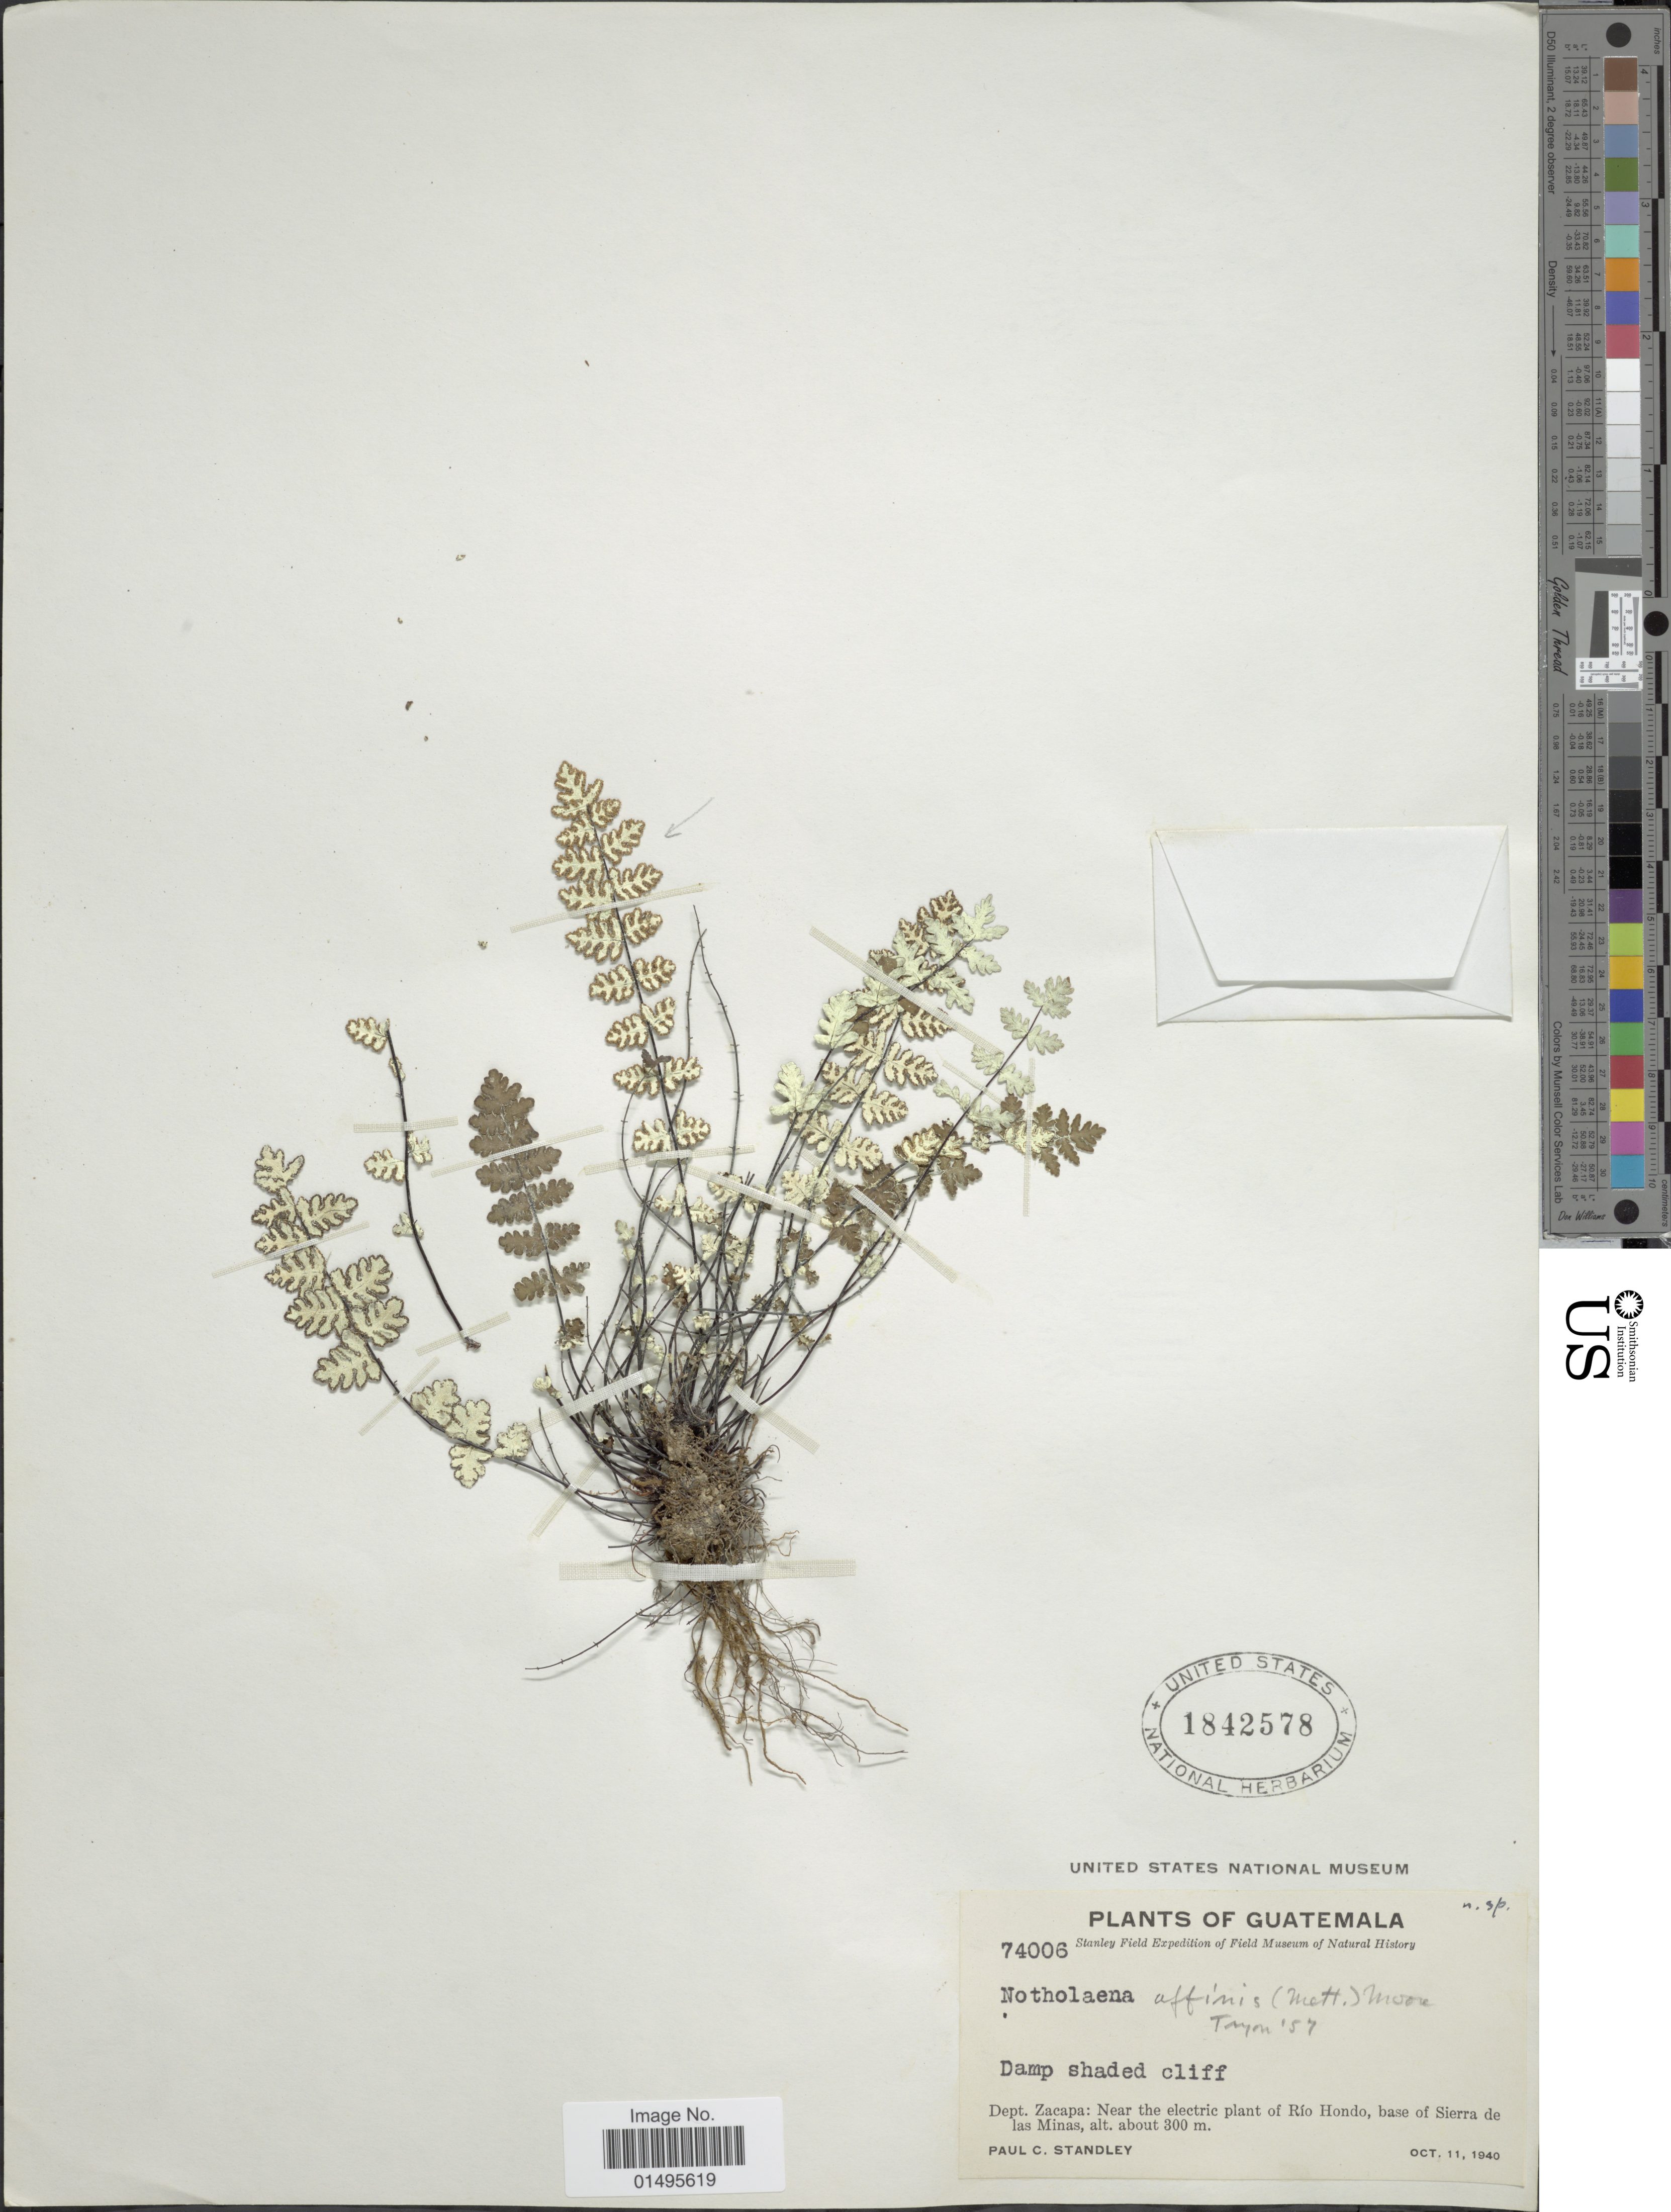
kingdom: Plantae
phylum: Tracheophyta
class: Polypodiopsida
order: Polypodiales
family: Pteridaceae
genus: Notholaena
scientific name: Notholaena affinis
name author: (Ekman) T. Moore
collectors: P. C. Standley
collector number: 74006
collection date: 1940-10-11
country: Guatemala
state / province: Zacapa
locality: Dept. Zacapa: near the electric plant of Rio Hondo, base of Sierra de las Minas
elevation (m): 300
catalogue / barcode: US 1842578